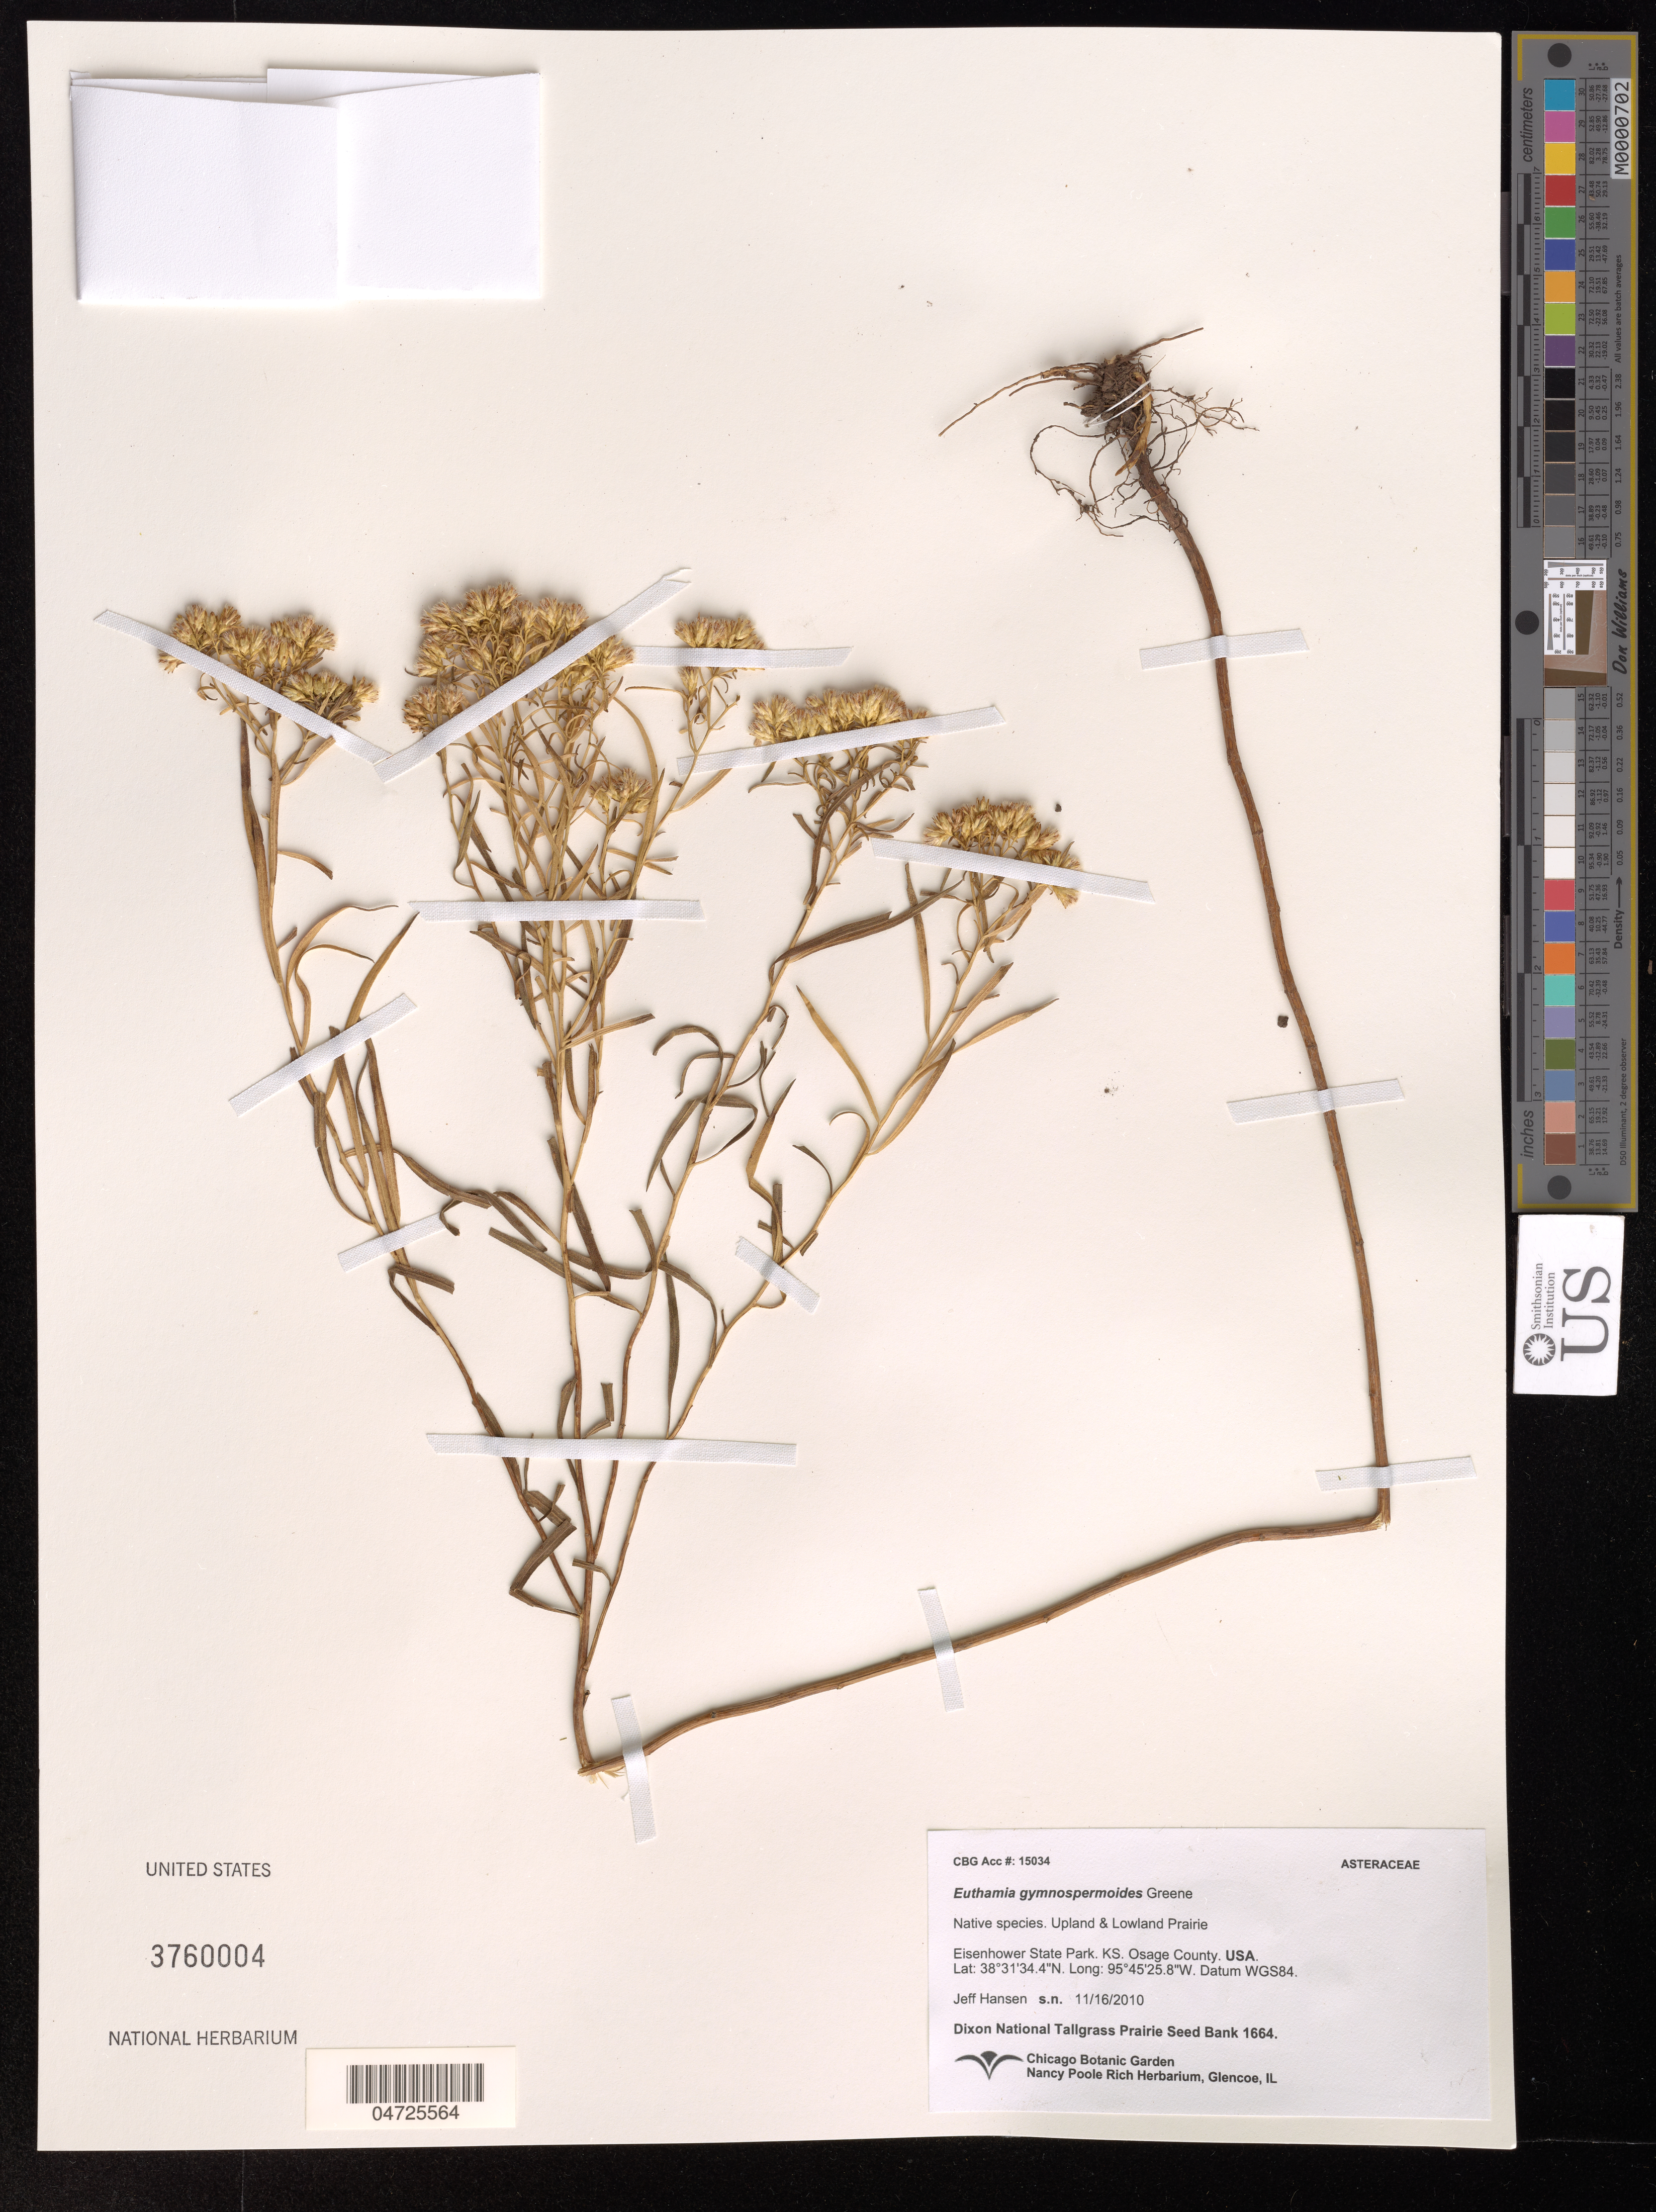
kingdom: Plantae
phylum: Tracheophyta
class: Magnoliopsida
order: Asterales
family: Asteraceae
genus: Euthamia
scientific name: Euthamia gymnospermoides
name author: Greene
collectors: J. Hansen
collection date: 2010-11-16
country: United States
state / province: Kansas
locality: Eisenhower State Park. Osage County. Datum WGS84.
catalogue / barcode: US 3760004